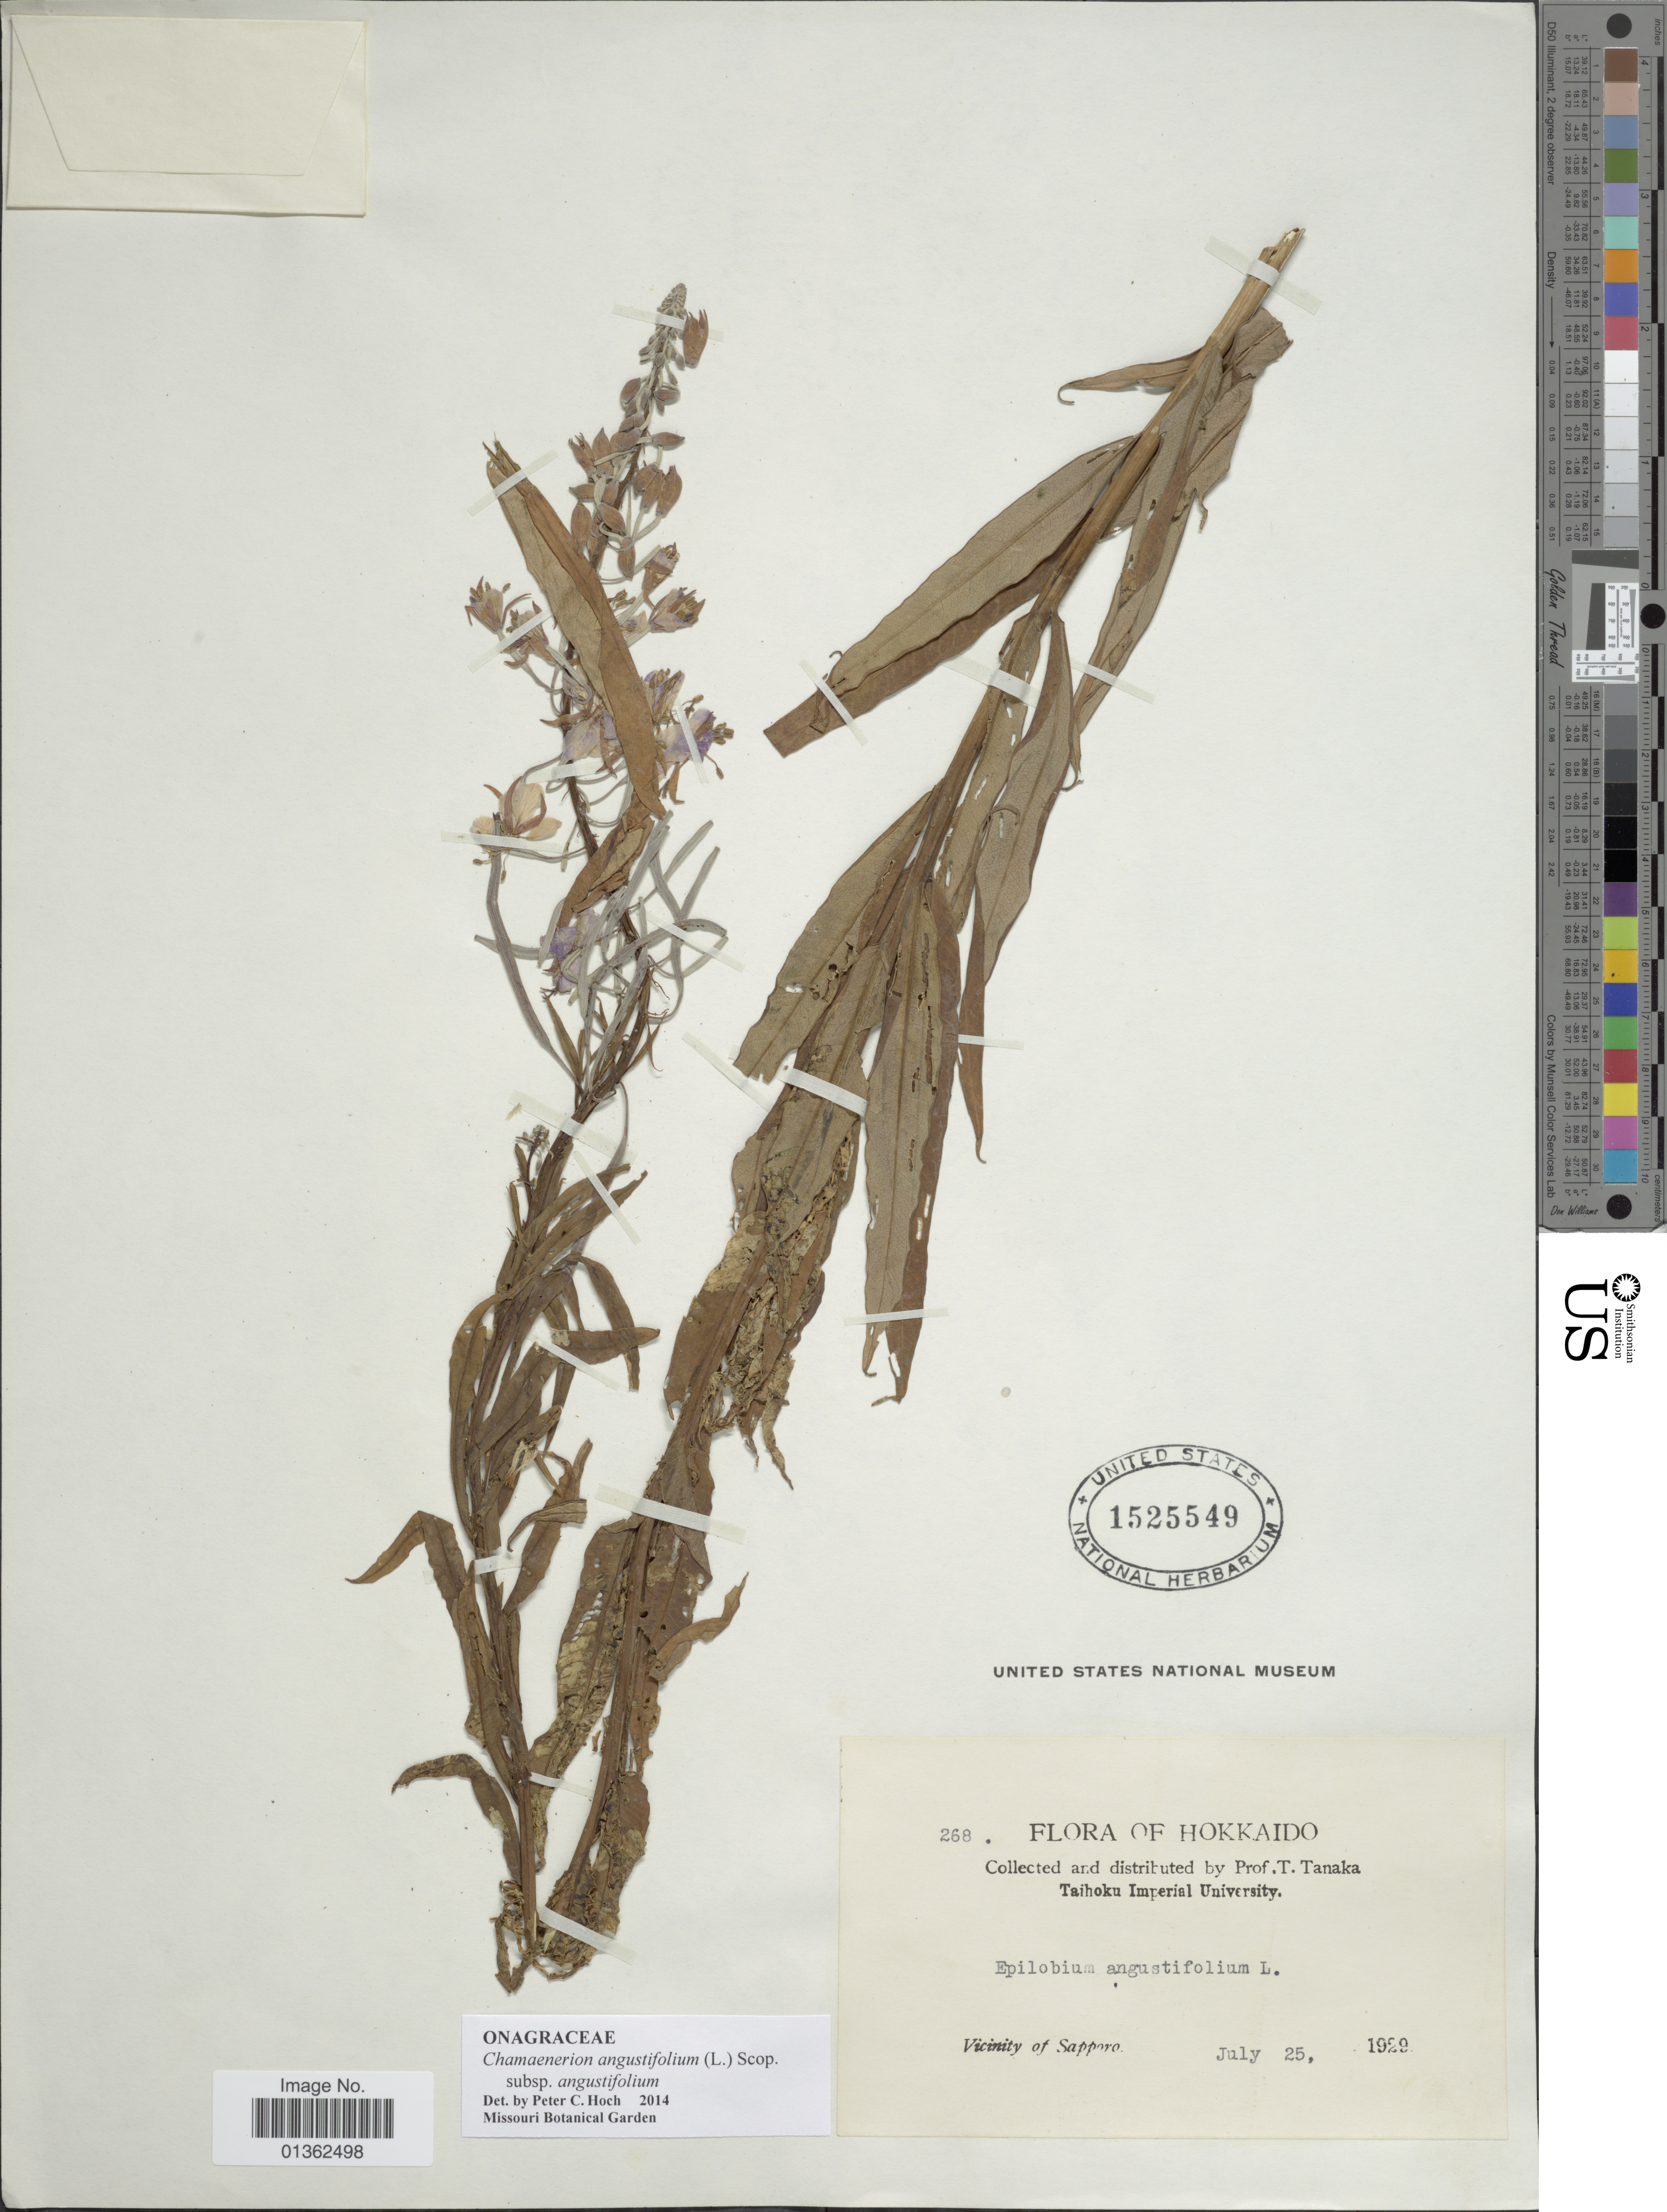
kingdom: Plantae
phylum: Tracheophyta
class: Magnoliopsida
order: Myrtales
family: Onagraceae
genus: Chamaenerion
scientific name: Chamaenerion angustifolium subsp. angustifolium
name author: (L.) Scop.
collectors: T. Tanaka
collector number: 268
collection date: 1929-07-25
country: Japan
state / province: Hokkaido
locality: Vicinity of Sapporo.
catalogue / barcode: US 1525549